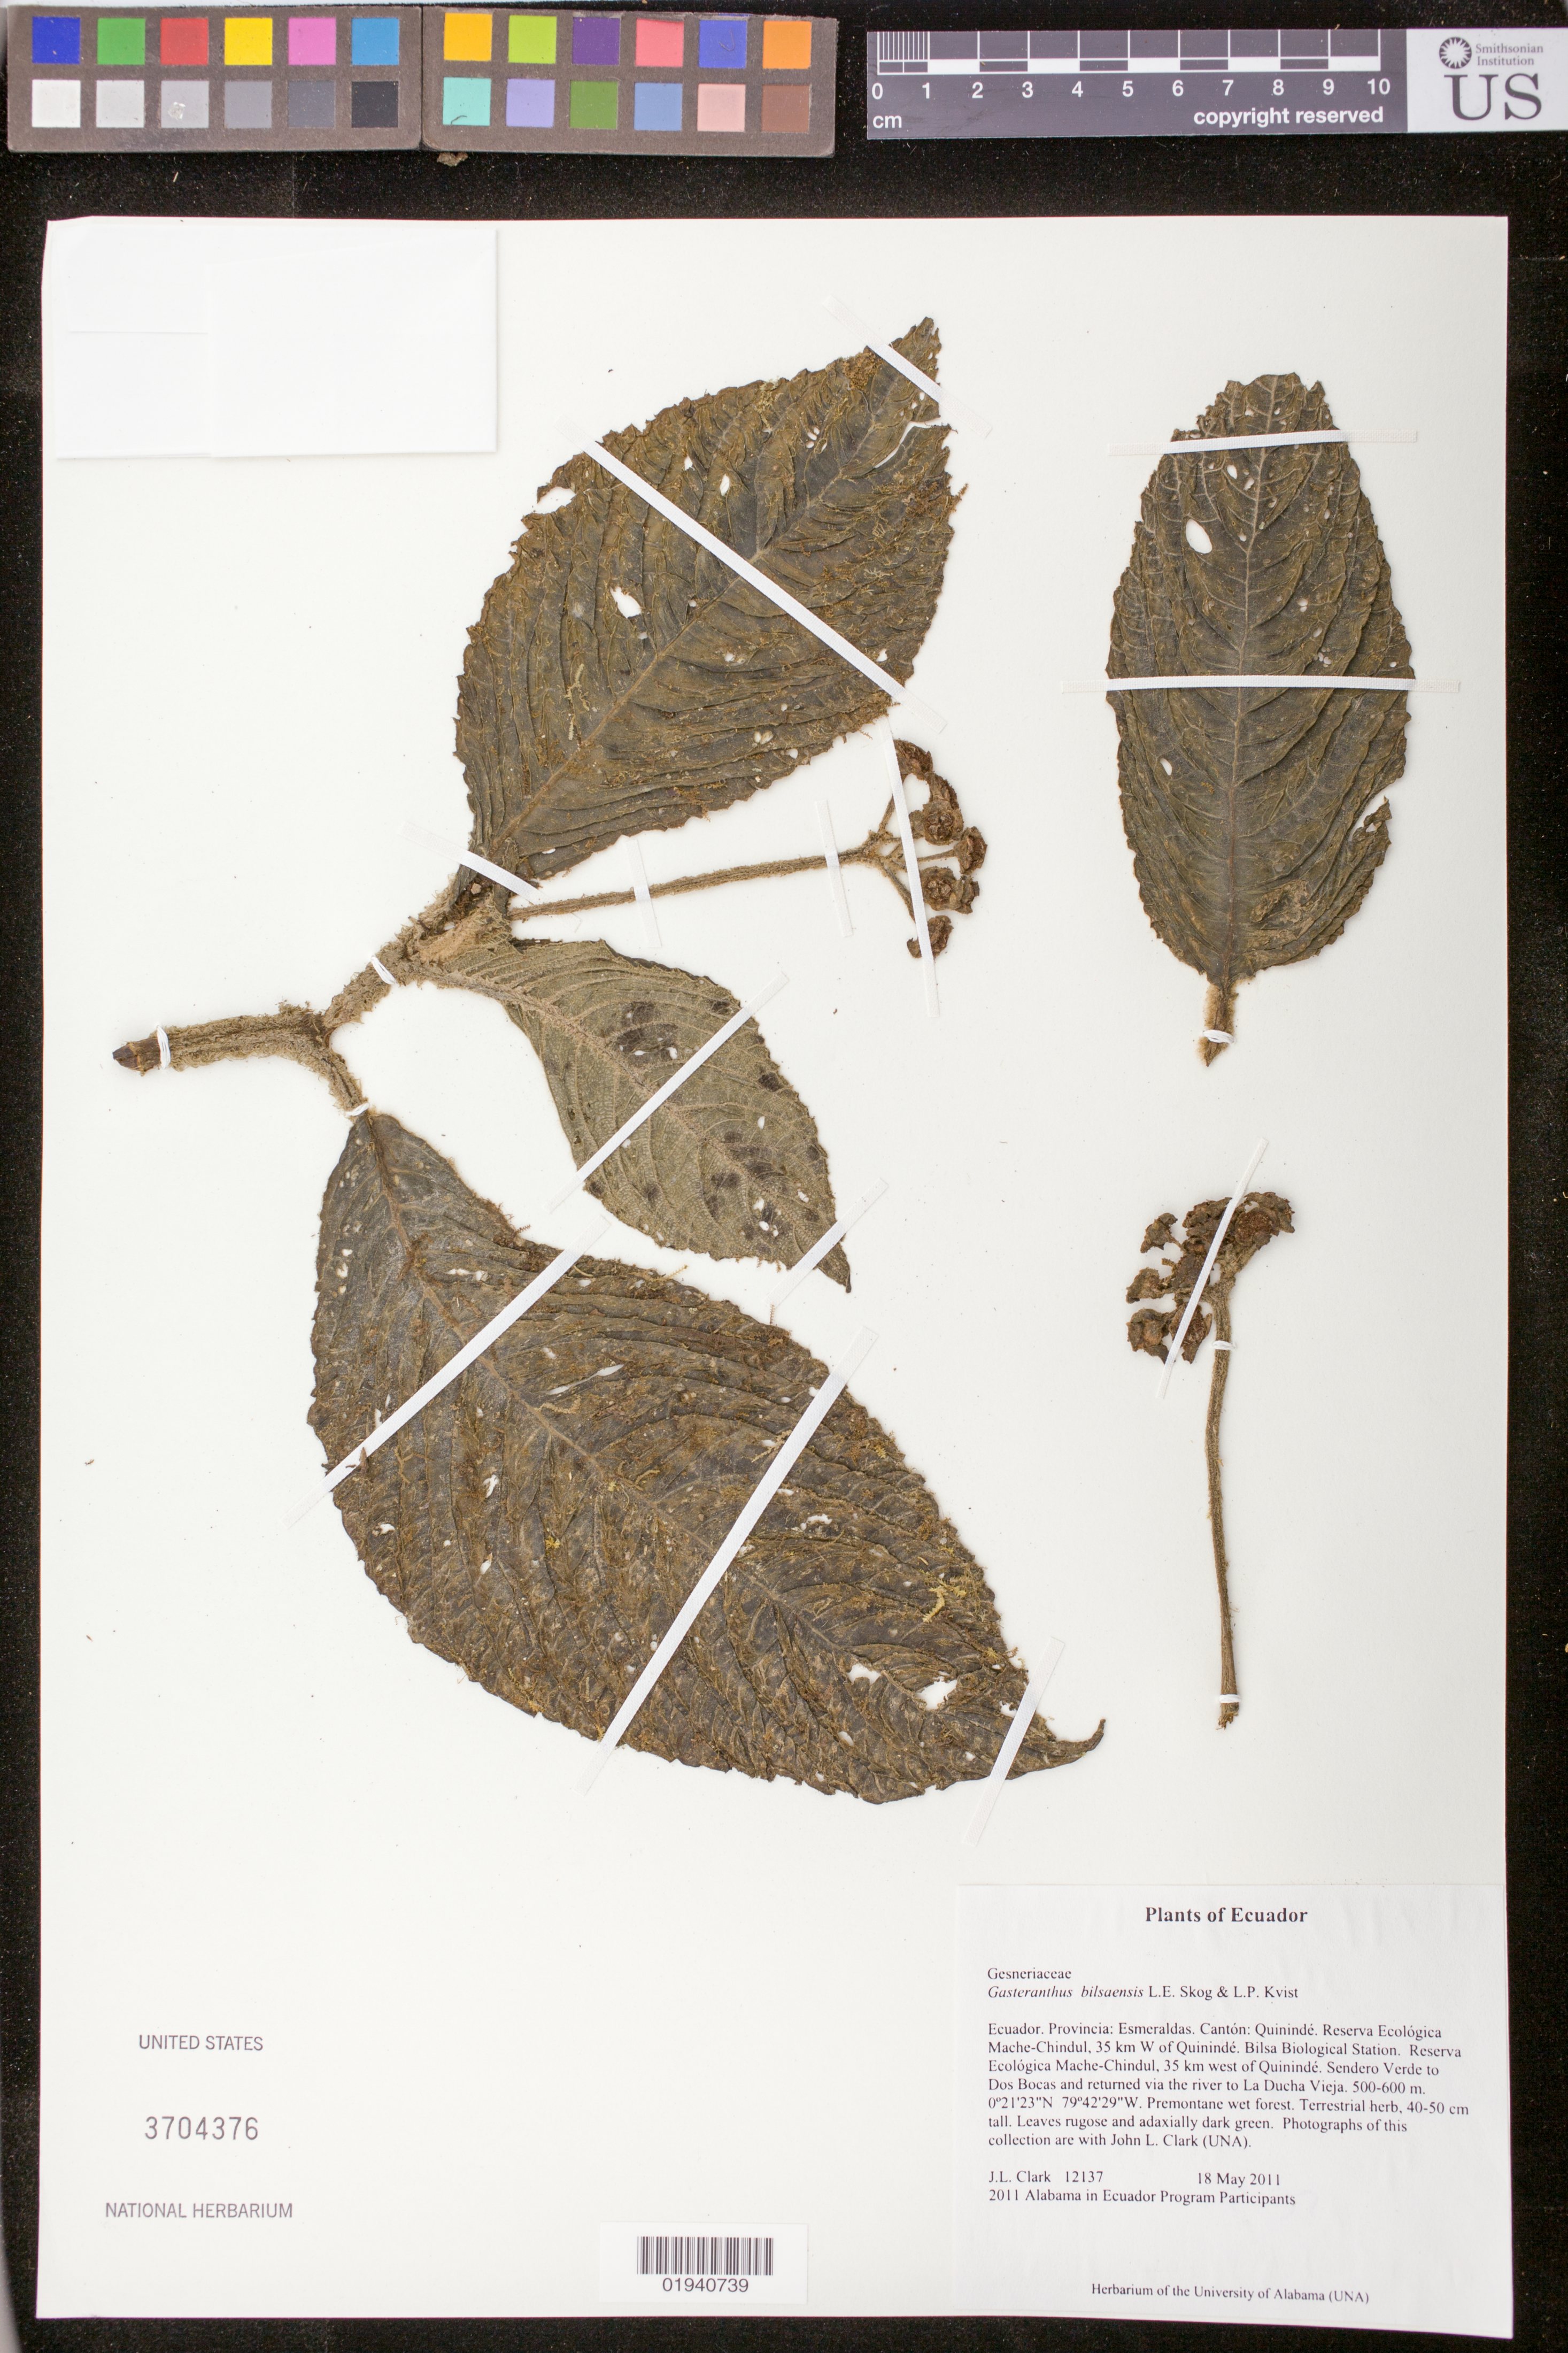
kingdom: Plantae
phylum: Tracheophyta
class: Magnoliopsida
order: Lamiales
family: Gesneriaceae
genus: Gasteranthus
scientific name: Gasteranthus bilsaensis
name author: L.E. Skog & L.P. Kvist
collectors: J. L. Clark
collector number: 12137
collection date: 2011-05-18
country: Ecuador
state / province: Esmeraldas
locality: Canton: Quininde, Reserva Ecologica Mache-Chindul, 35 km W of Quininde. Bilsa Biological Station. Sendero Verde to Dos Bocas and returned via the river to La Ducha Vieja.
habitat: Premontane wet forest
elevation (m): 500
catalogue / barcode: US 3704376